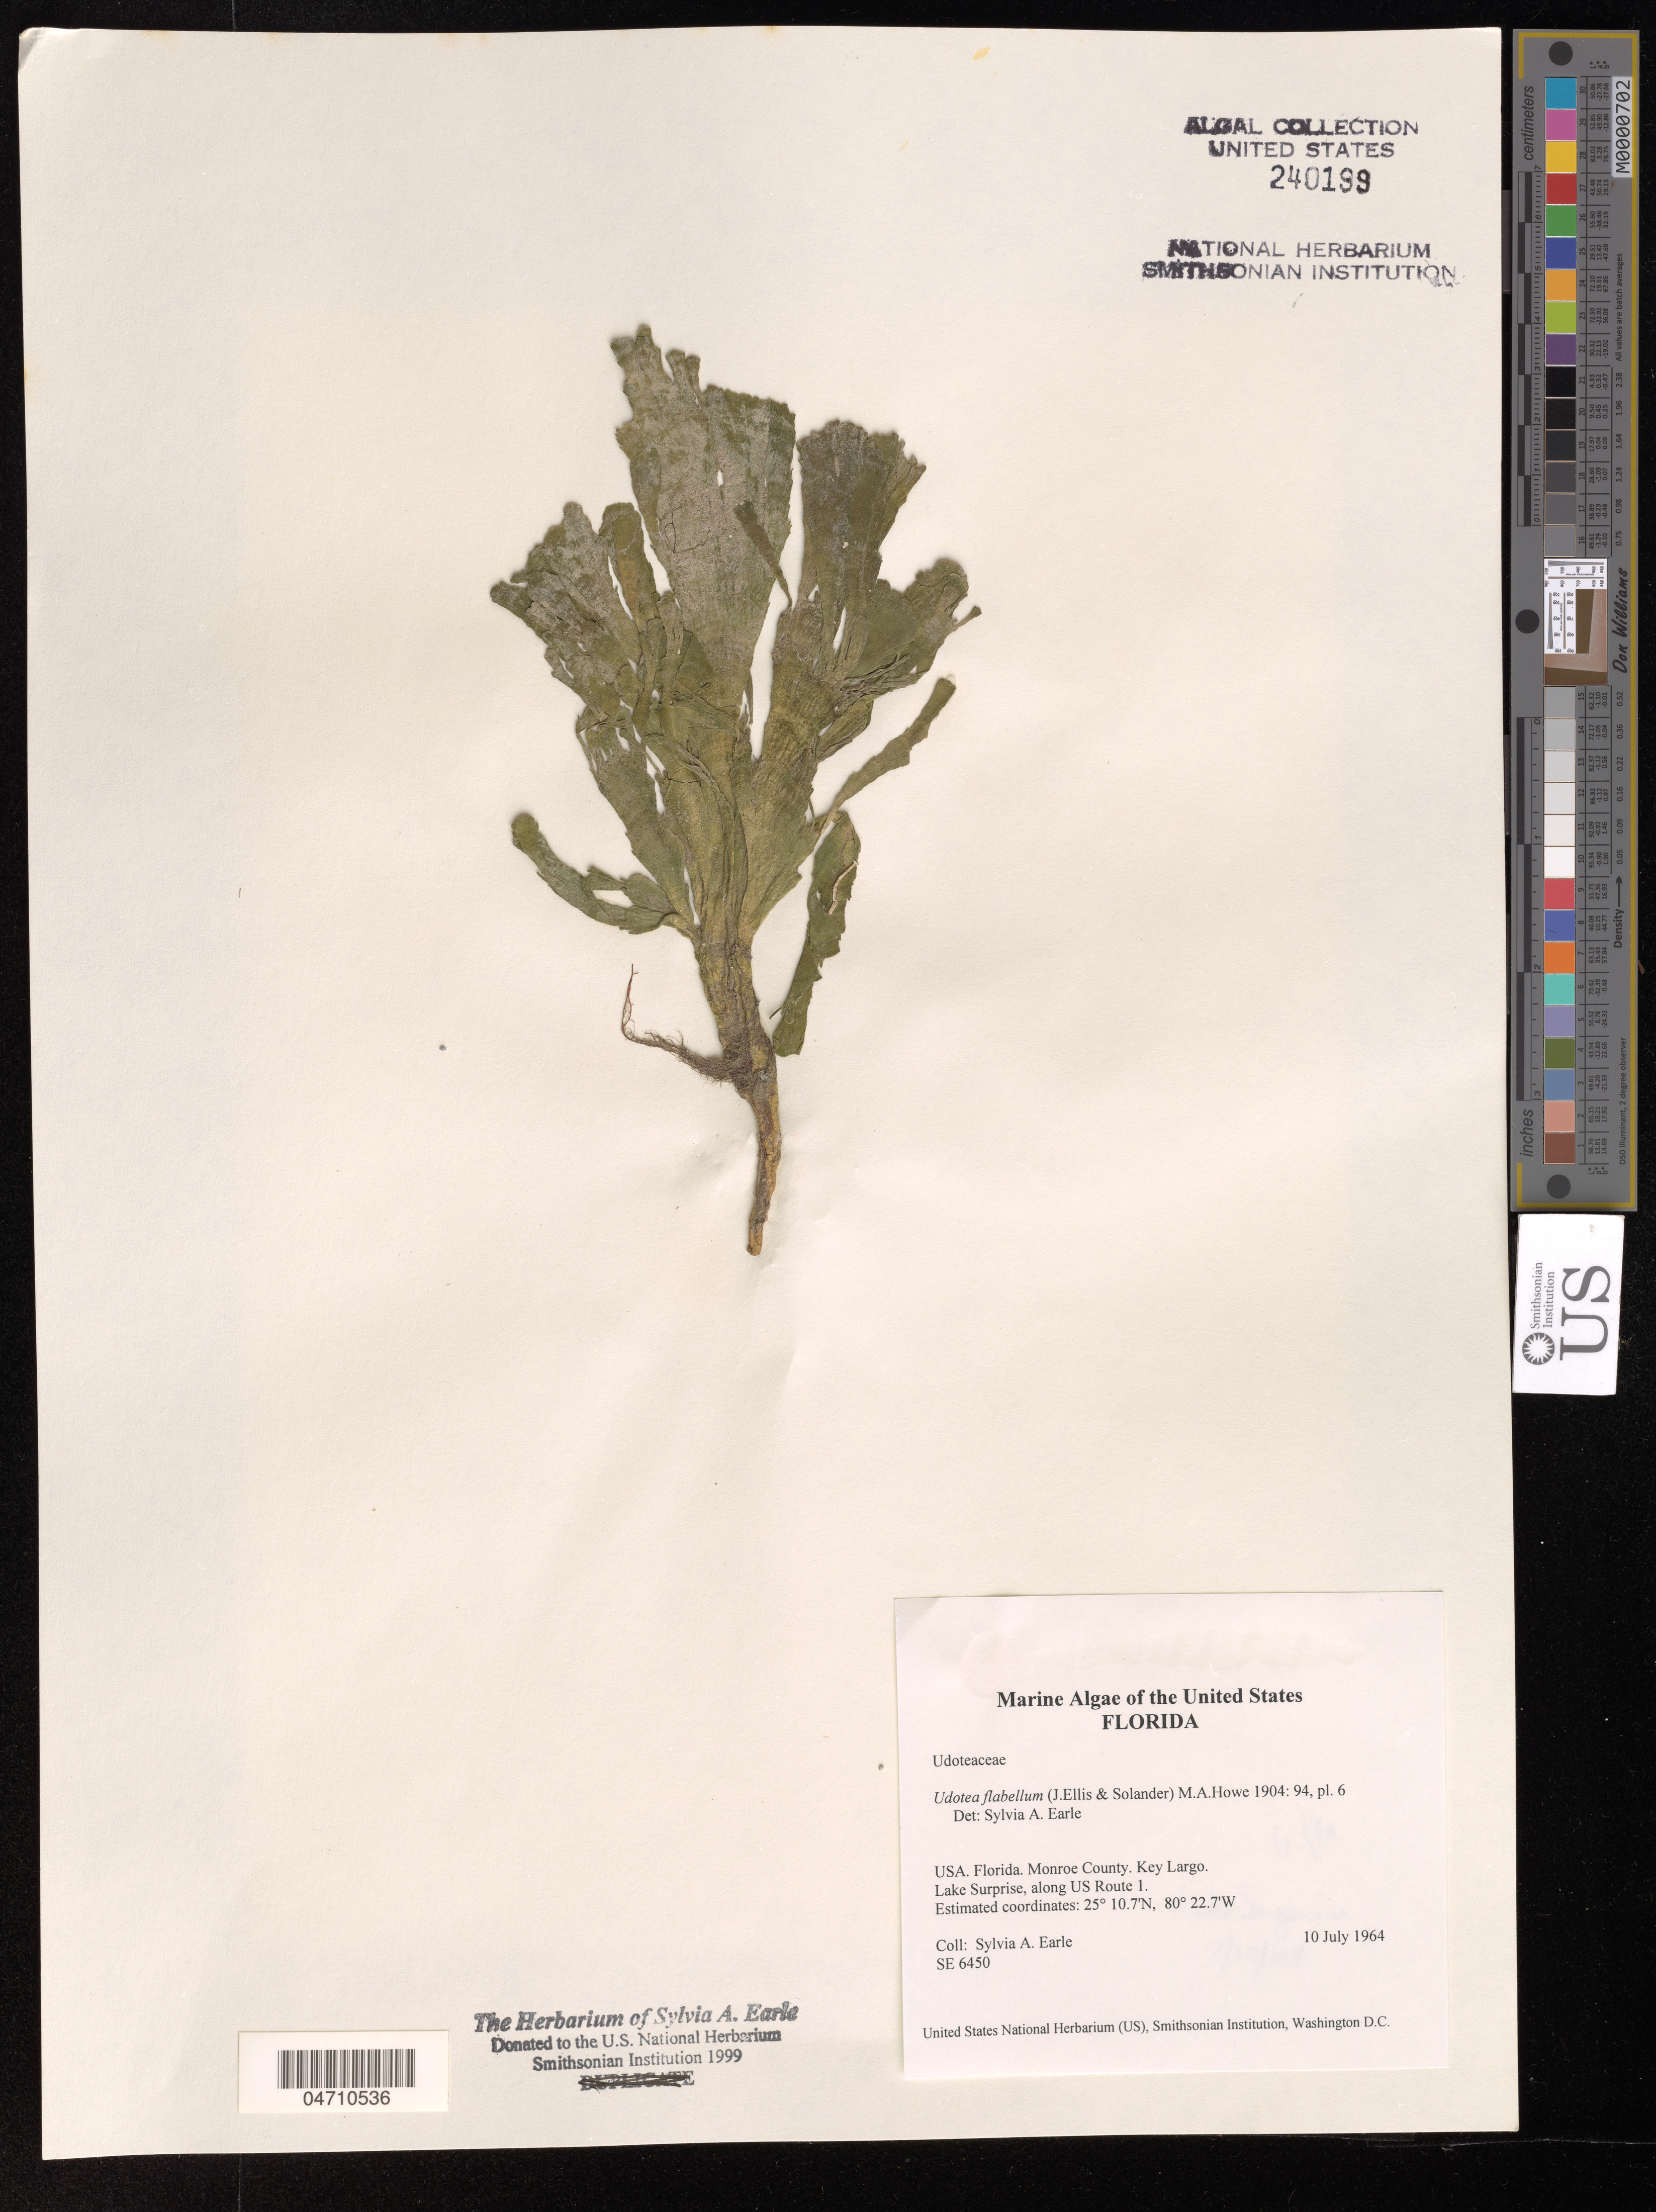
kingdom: Plantae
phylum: Chlorophyta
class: Ulvophyceae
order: Bryopsidales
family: Udoteaceae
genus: Udotea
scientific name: Udotea flabellum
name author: (J. Ellis & Sol.) M. Howe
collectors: S. A. Earle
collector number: SE 6450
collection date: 1964-07-10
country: United States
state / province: Florida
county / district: Monroe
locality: Key Largo, Lake Surprise, along US Route 1.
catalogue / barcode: US 240199